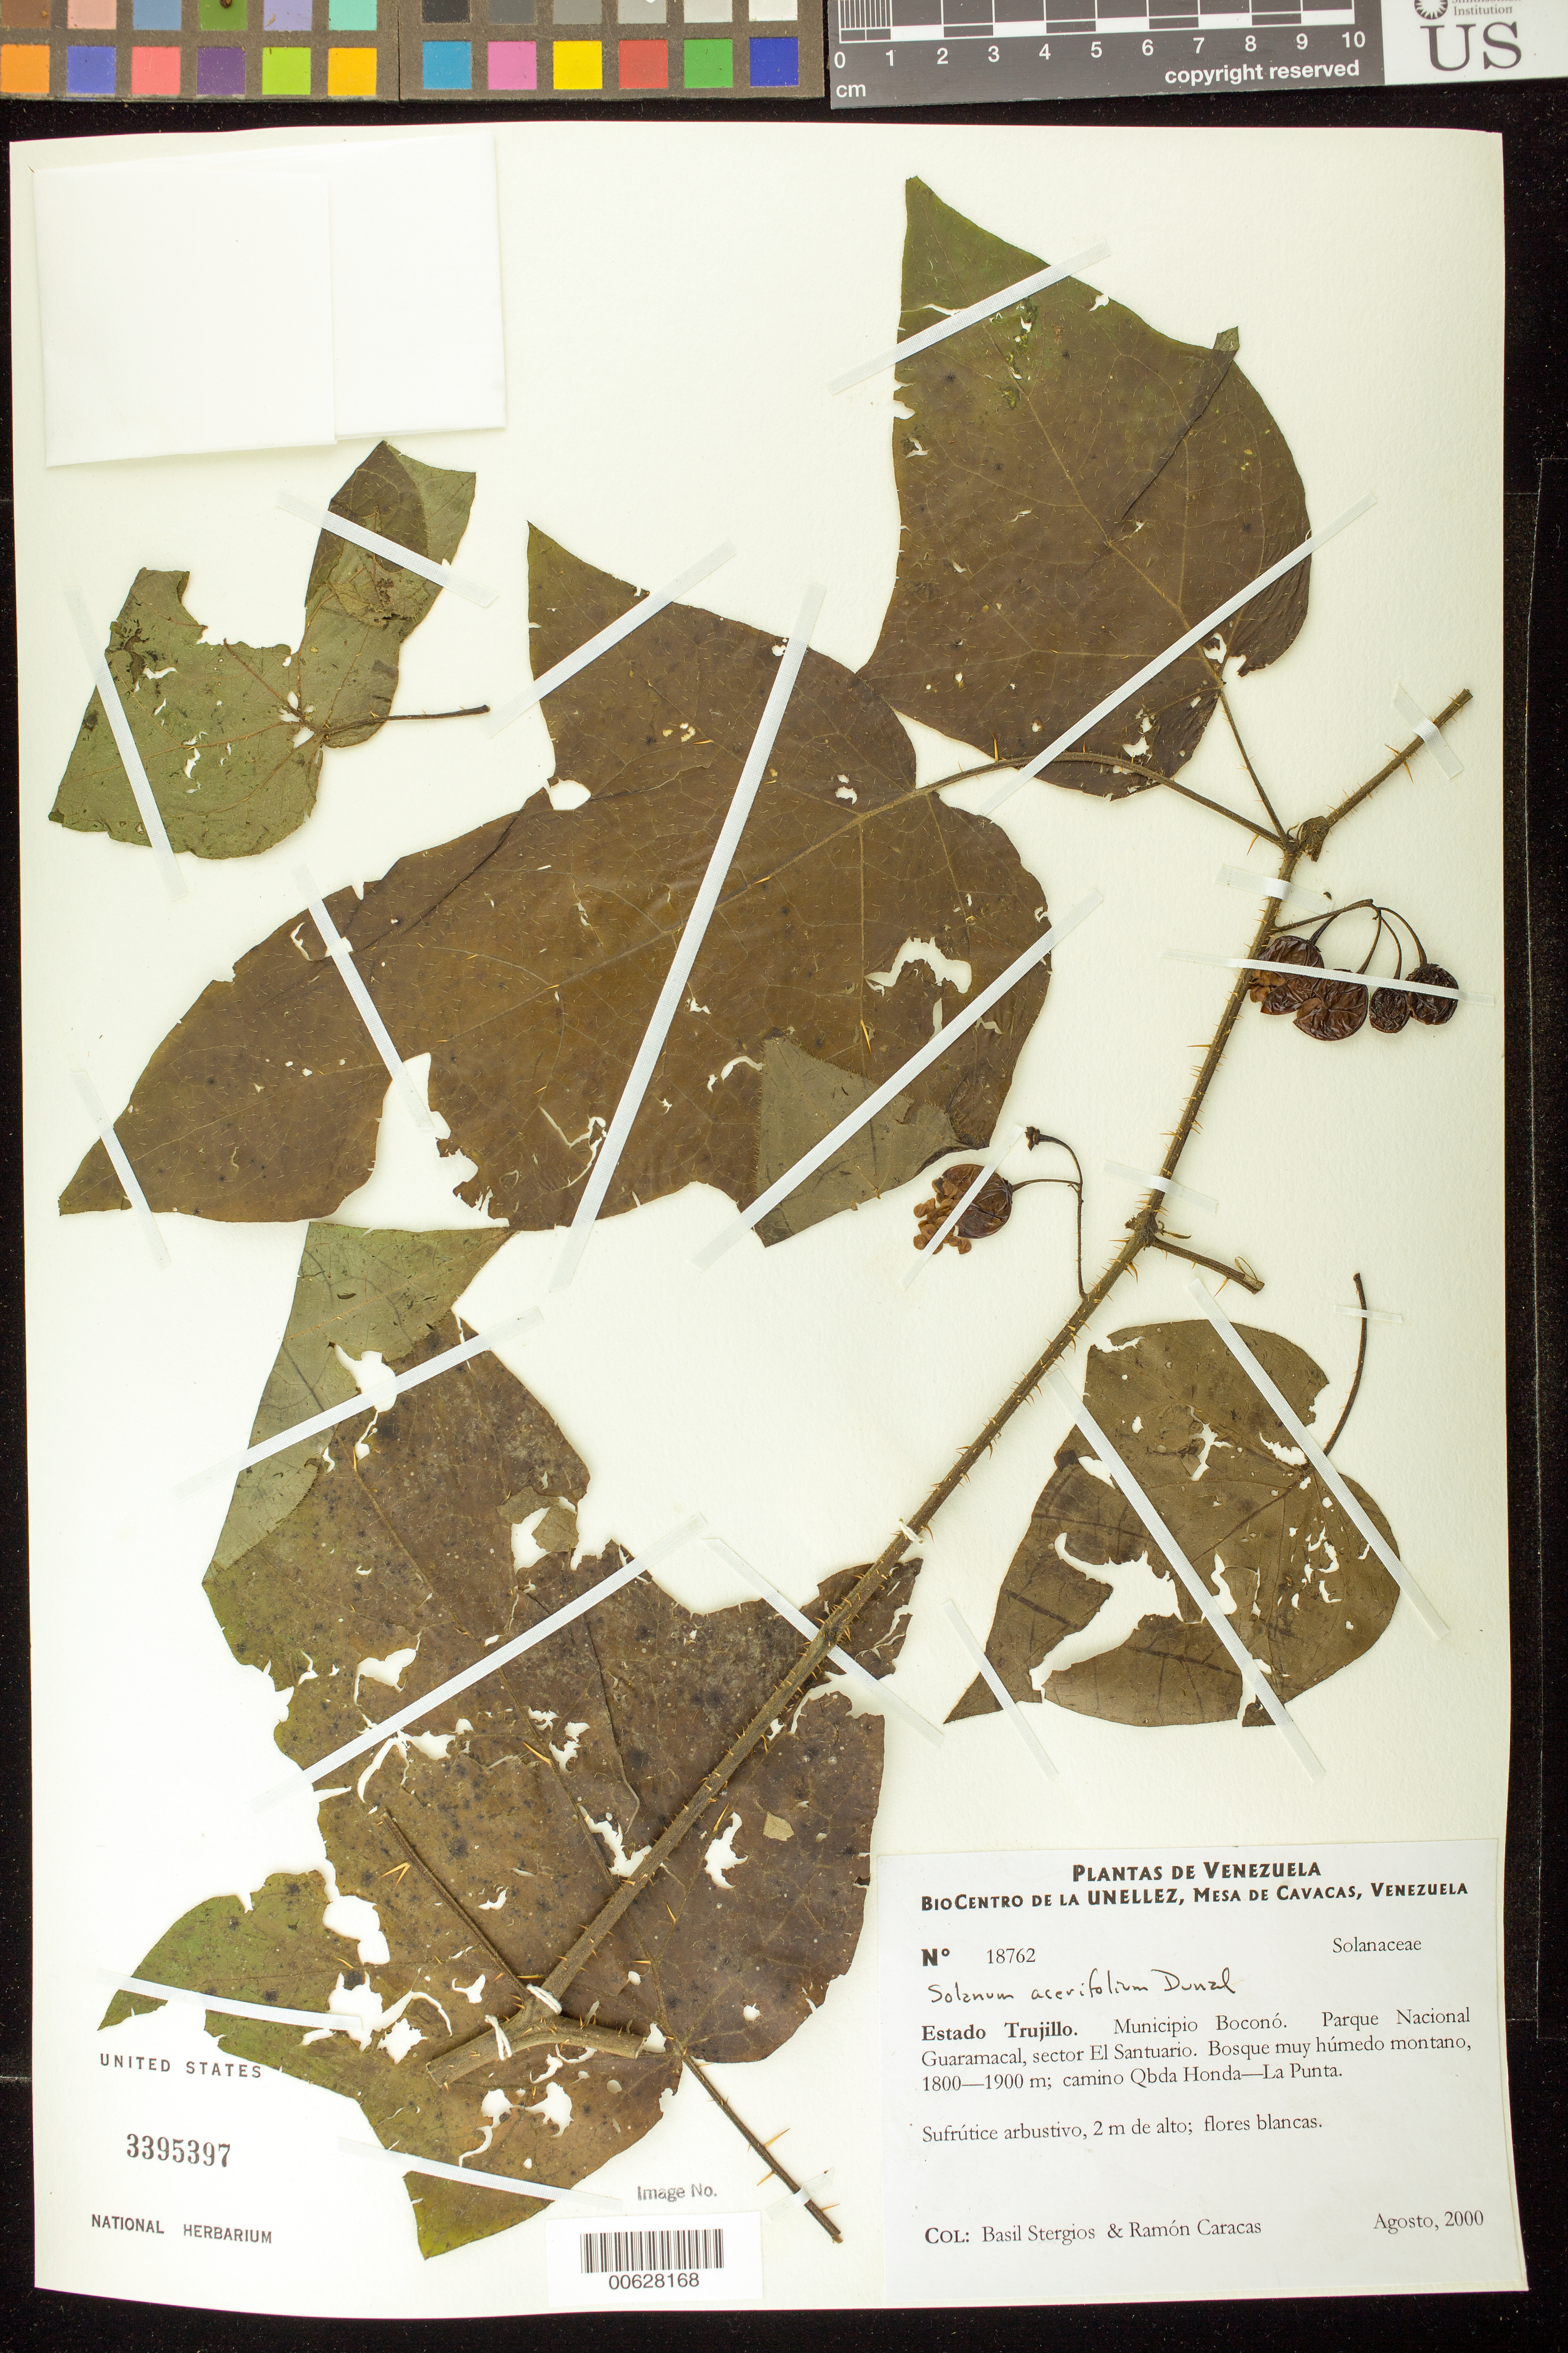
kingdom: Plantae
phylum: Tracheophyta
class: Magnoliopsida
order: Solanales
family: Solanaceae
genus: Solanum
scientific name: Solanum acerifolium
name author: Humb. & Bonpl. ex Dunal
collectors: B. G. Stergios & R. Caracas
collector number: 18762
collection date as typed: Aug 2000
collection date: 2000-08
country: Venezuela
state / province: Trujillo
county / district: Boconó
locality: Parque Nacional Guaramacal, El Santuarío, Quebrada Honda-La Punta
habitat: Bosque muy húmedo montano.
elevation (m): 1800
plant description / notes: PORT, US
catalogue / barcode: US 3395397